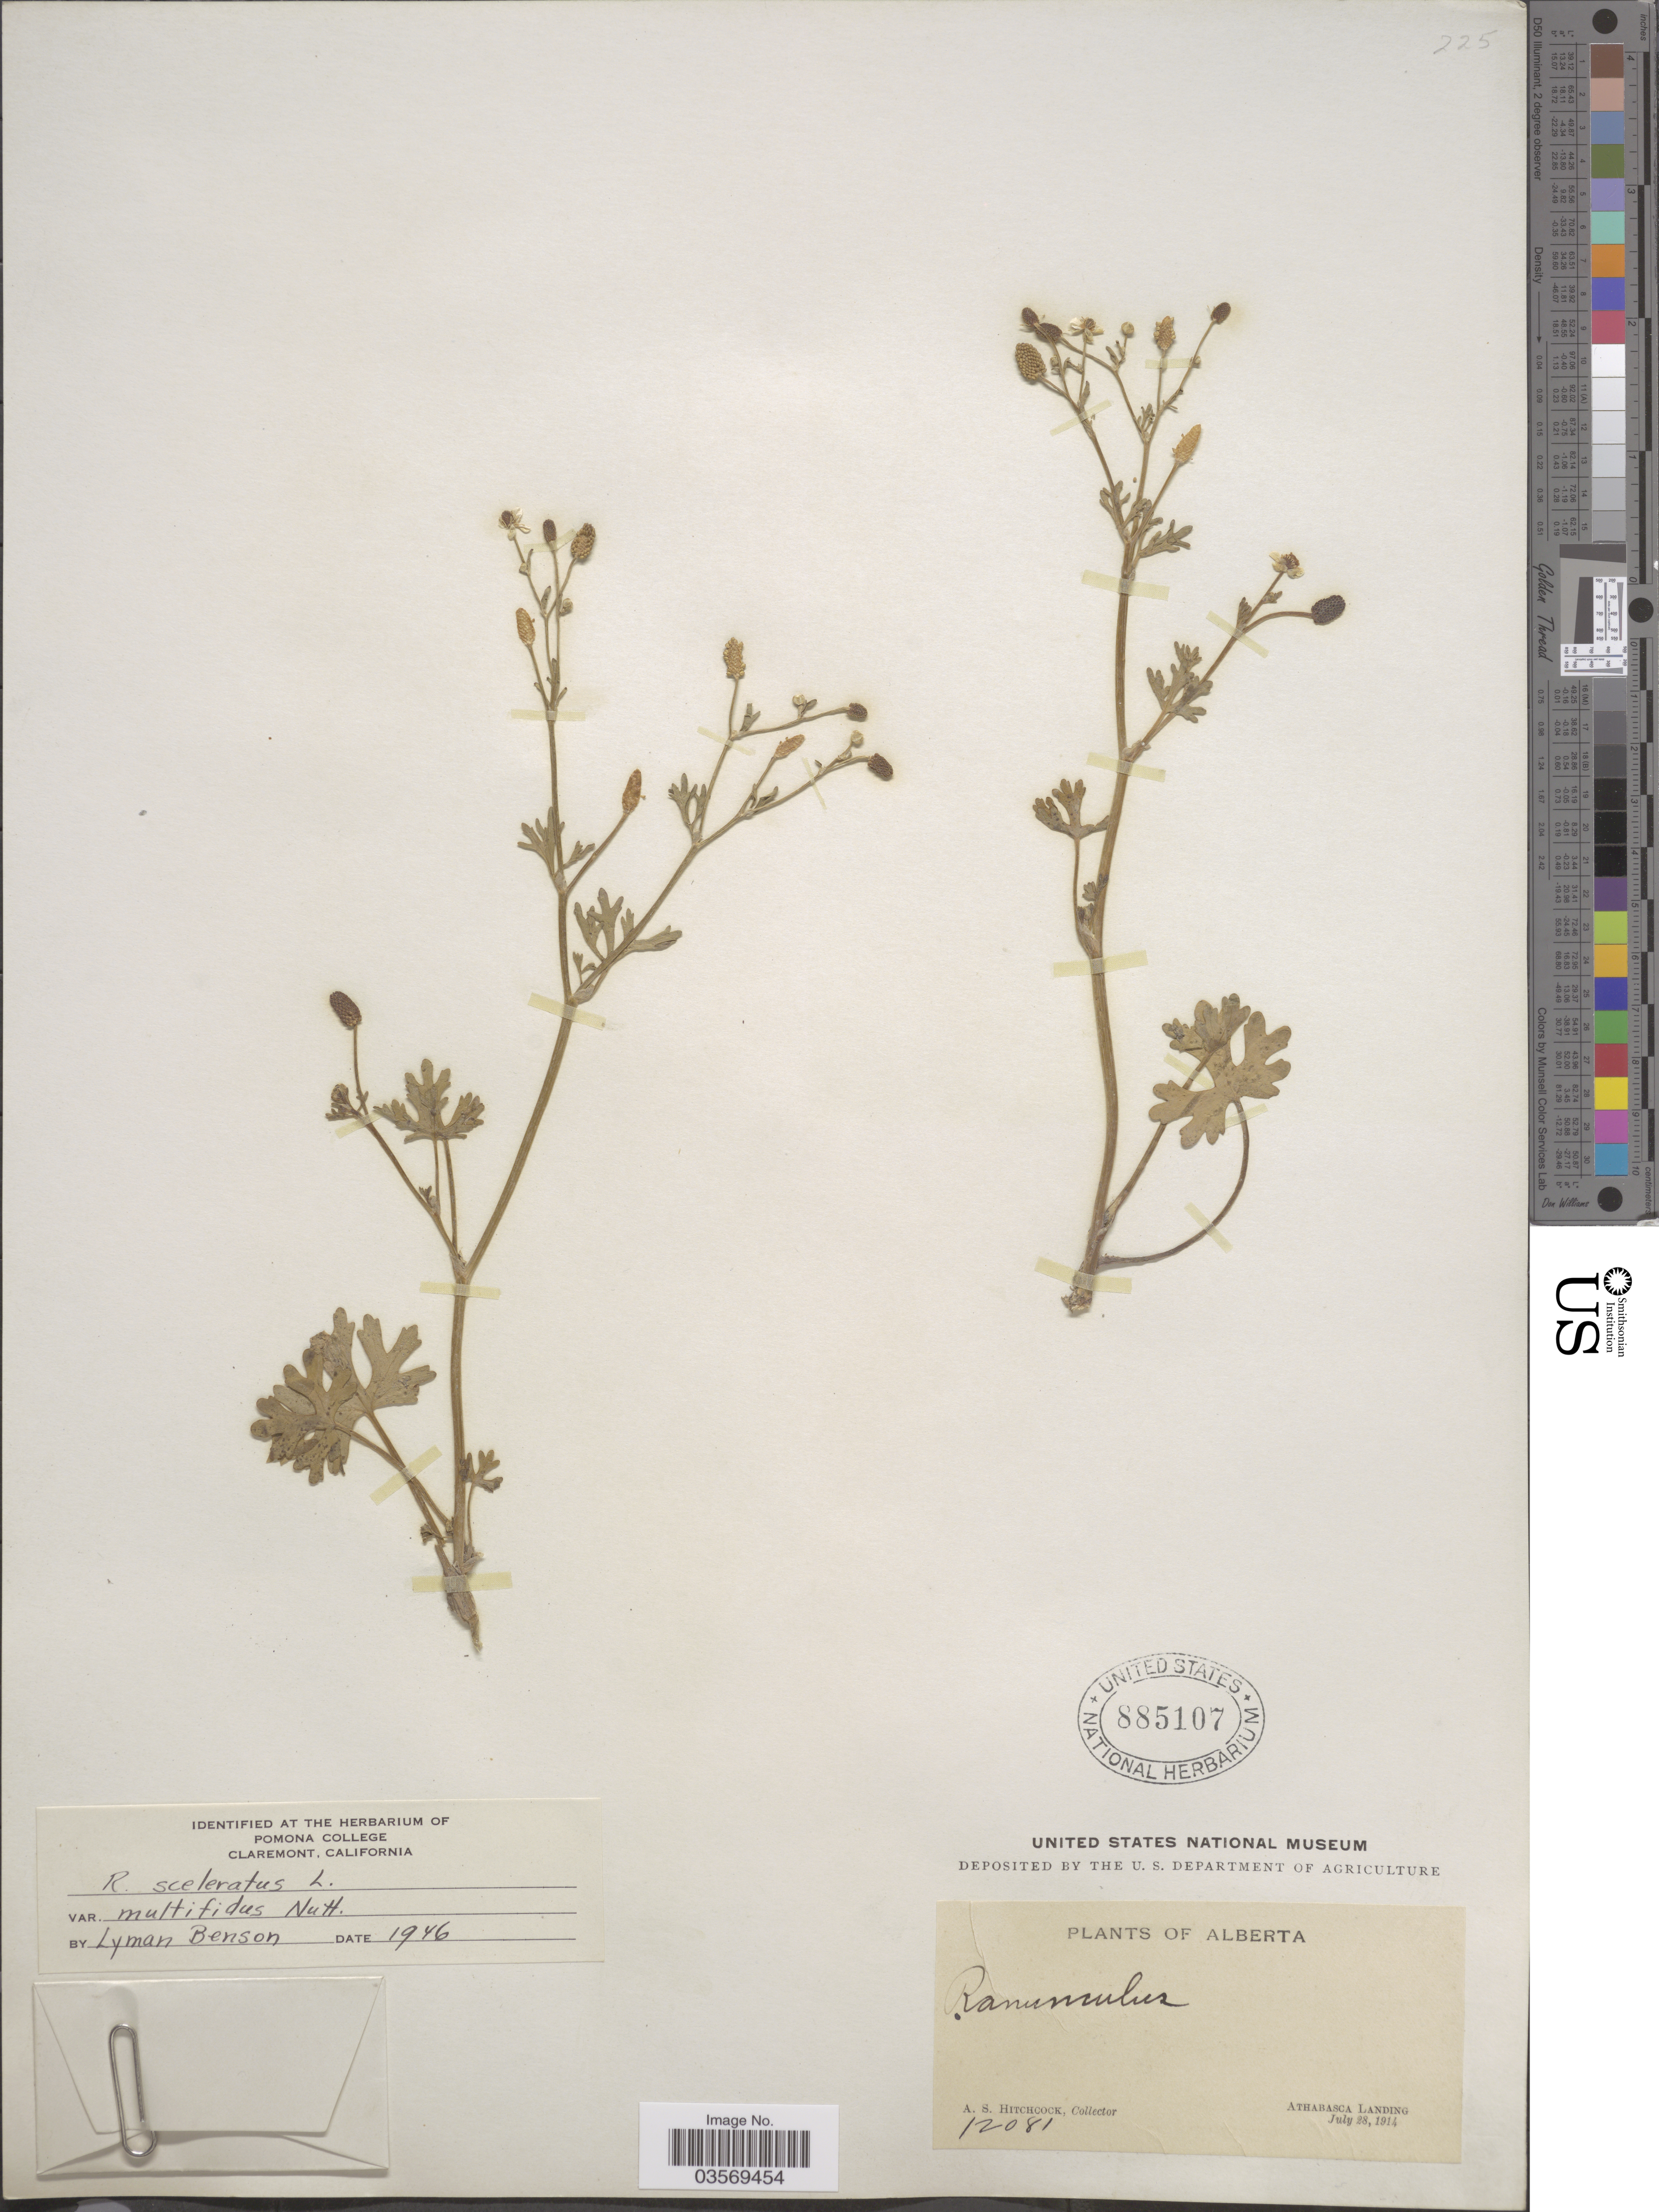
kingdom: Plantae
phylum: Tracheophyta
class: Magnoliopsida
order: Ranunculales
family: Ranunculaceae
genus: Ranunculus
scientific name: Ranunculus sceleratus var. multifidus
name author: Nutt.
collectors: A. S. Hitchcock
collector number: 12081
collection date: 1914-07-28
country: Canada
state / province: Alberta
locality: Athabasca Landing.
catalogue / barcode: US 885107